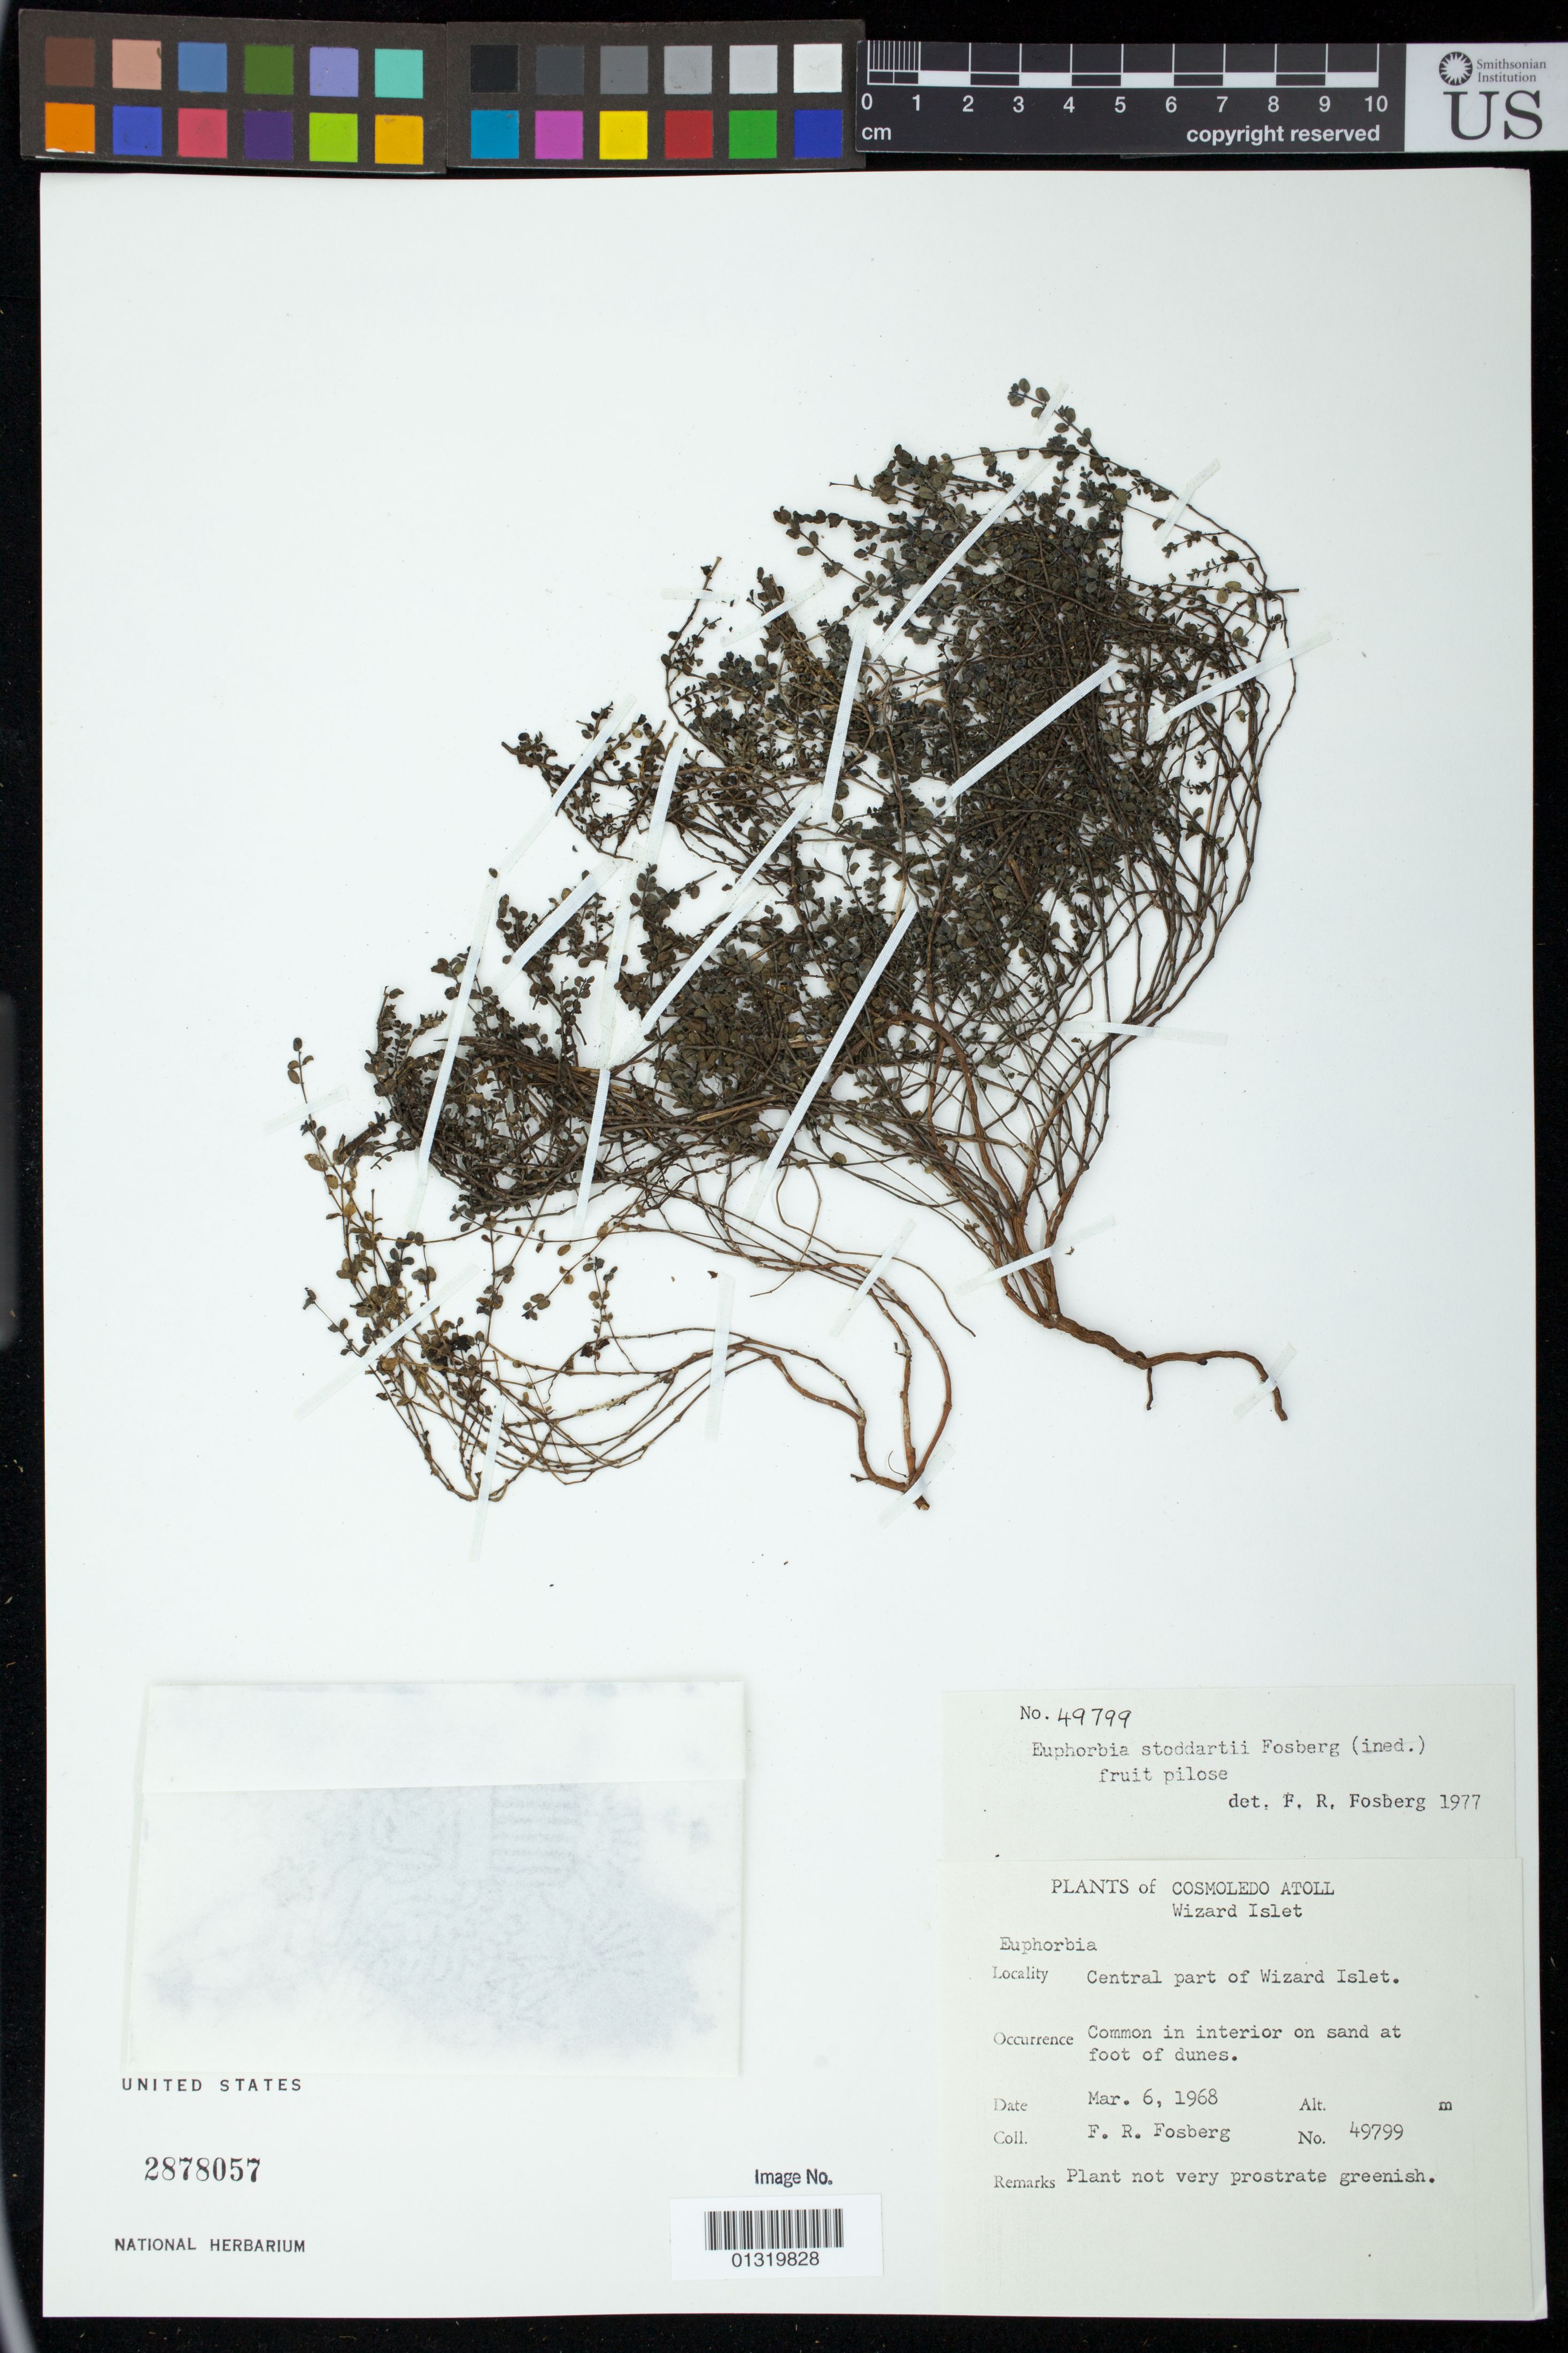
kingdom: Plantae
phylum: Tracheophyta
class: Magnoliopsida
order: Malpighiales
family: Euphorbiaceae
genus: Euphorbia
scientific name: Euphorbia stoddartii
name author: Fosberg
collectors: F. R. Fosberg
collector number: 49799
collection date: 1968-03-06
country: Seychelles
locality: Cosmoledo Atoll: Central part of Wizard Islet.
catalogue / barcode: US 2878057